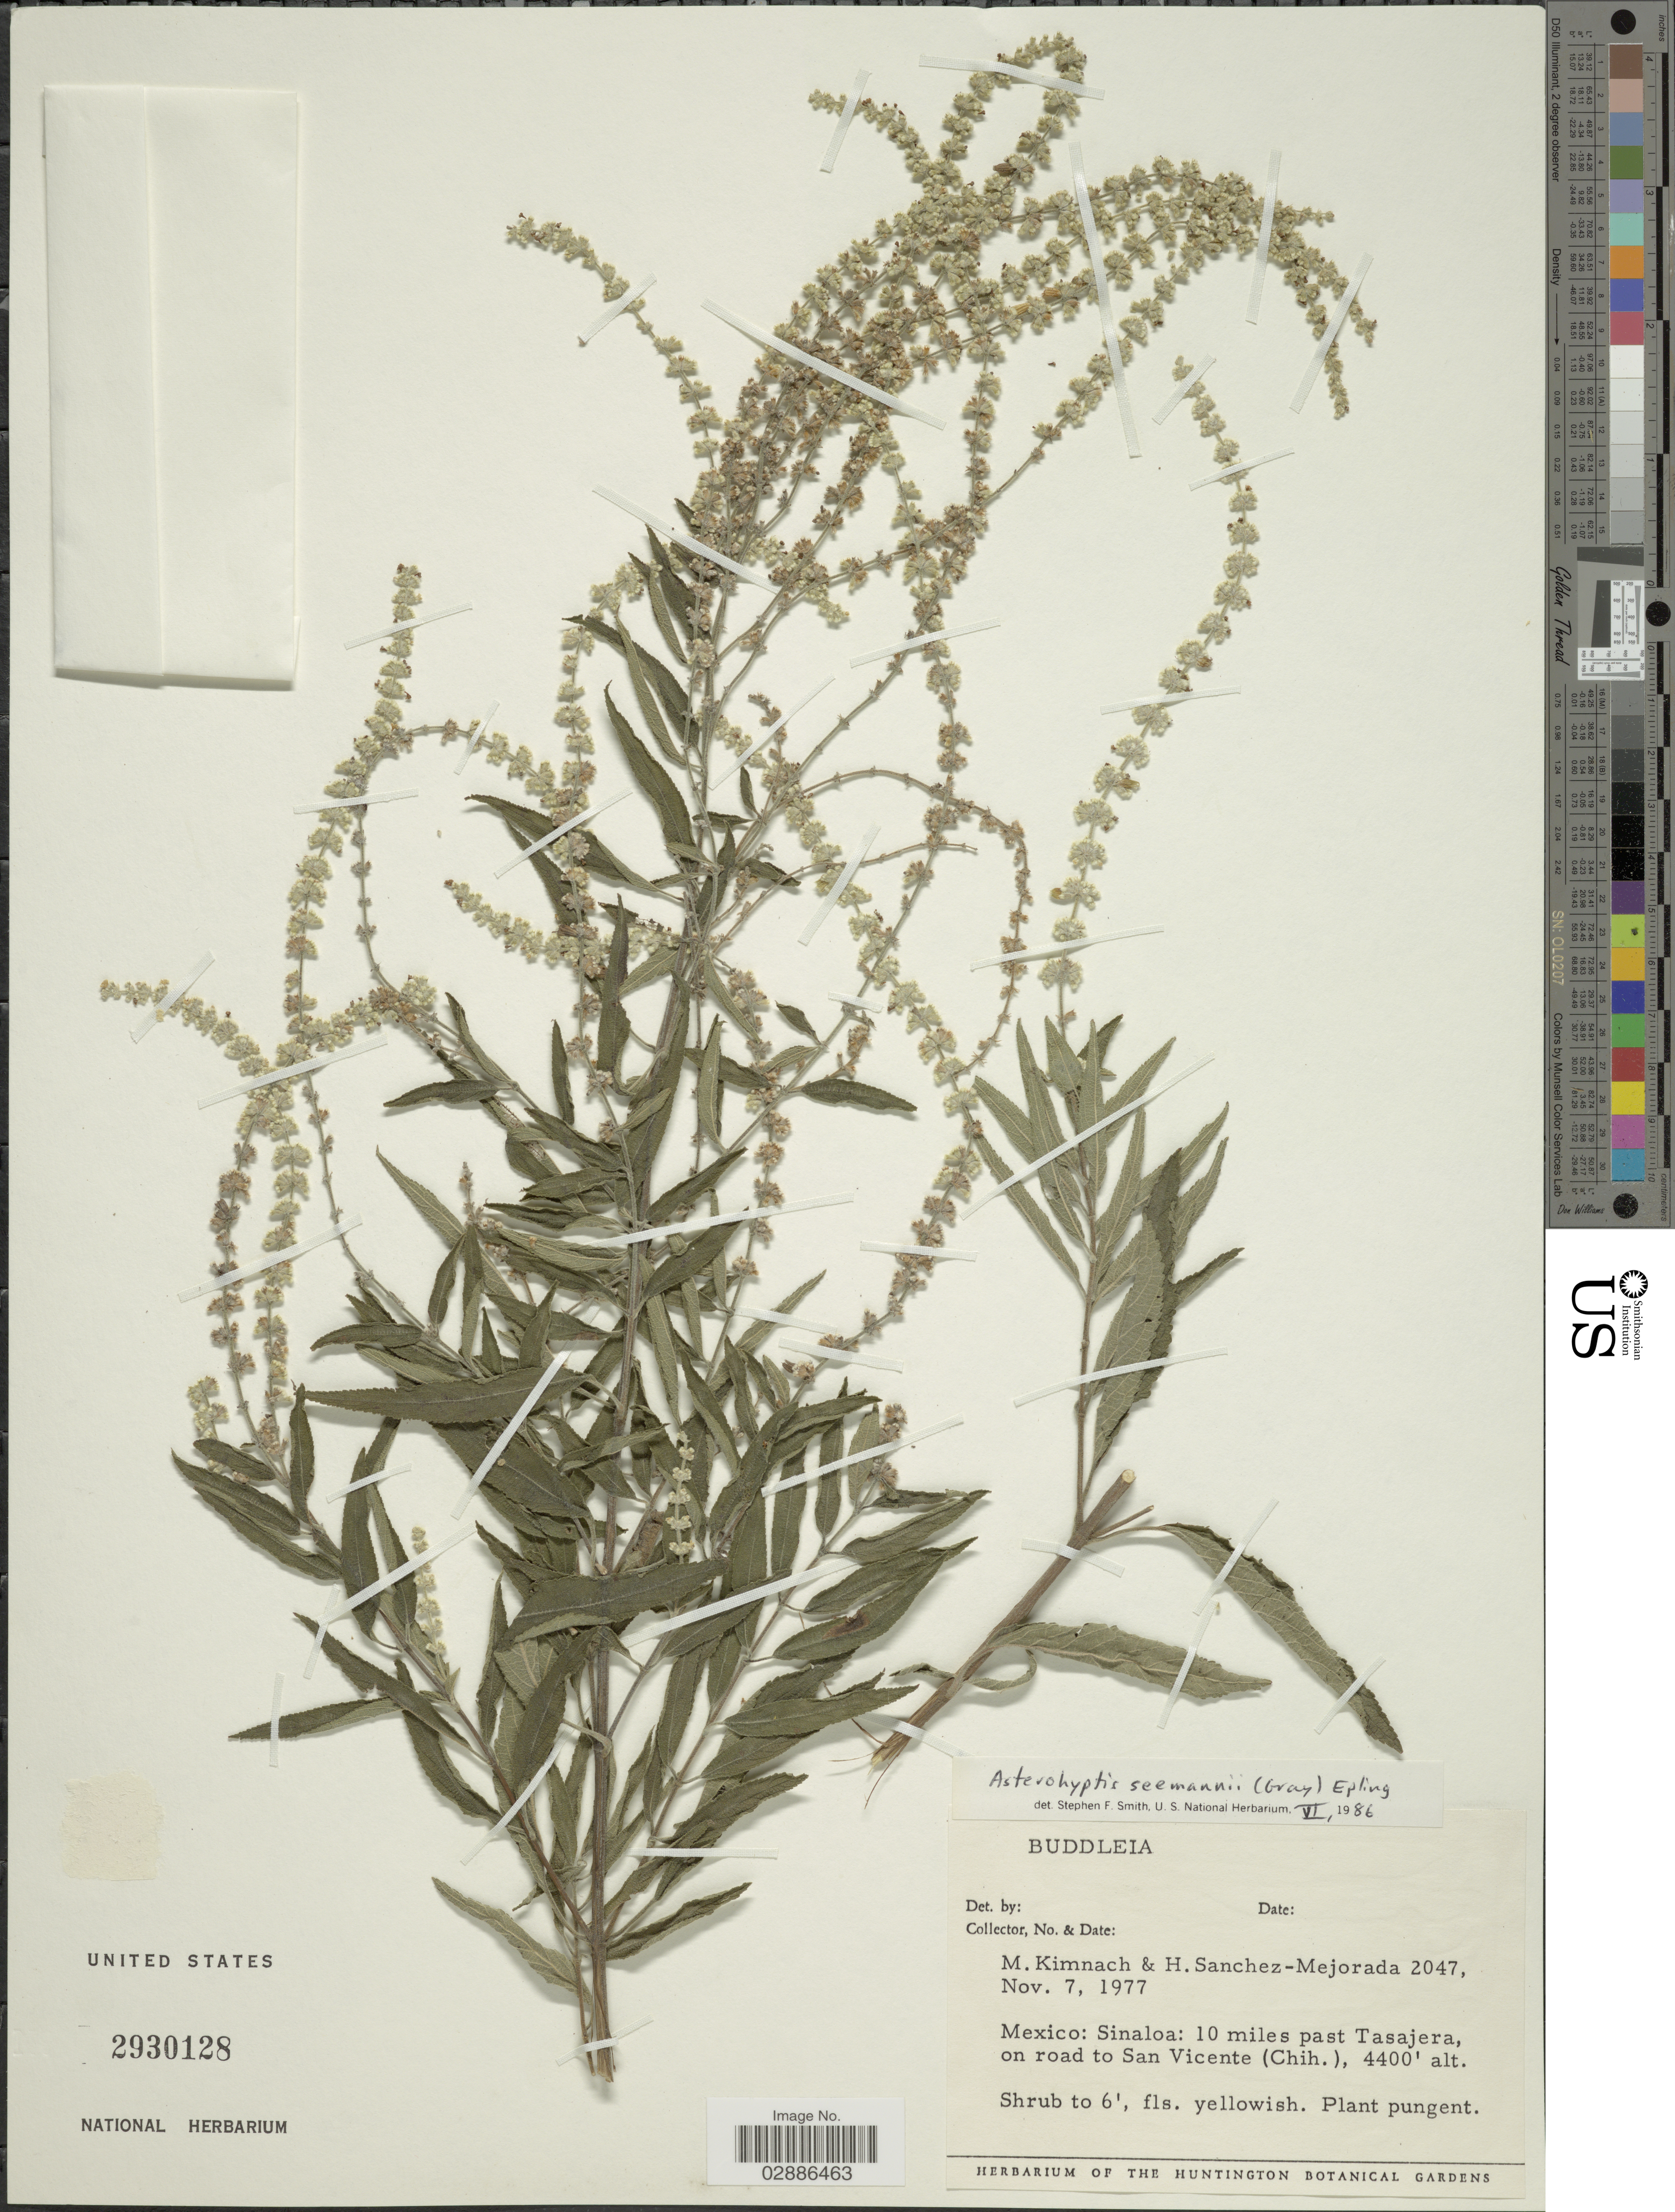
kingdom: Plantae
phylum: Tracheophyta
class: Magnoliopsida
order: Lamiales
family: Lamiaceae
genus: Asterohyptis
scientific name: Asterohyptis seemannii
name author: (A. Gray) Epling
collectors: M. W. Kimnach & H. Sánchez-Mejorada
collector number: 2047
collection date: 1977-11-07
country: Mexico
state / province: Sinaloa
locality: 10 miles past Tasajera, on road to San Vicente (Chih.).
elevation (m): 1341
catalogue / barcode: US 2930128